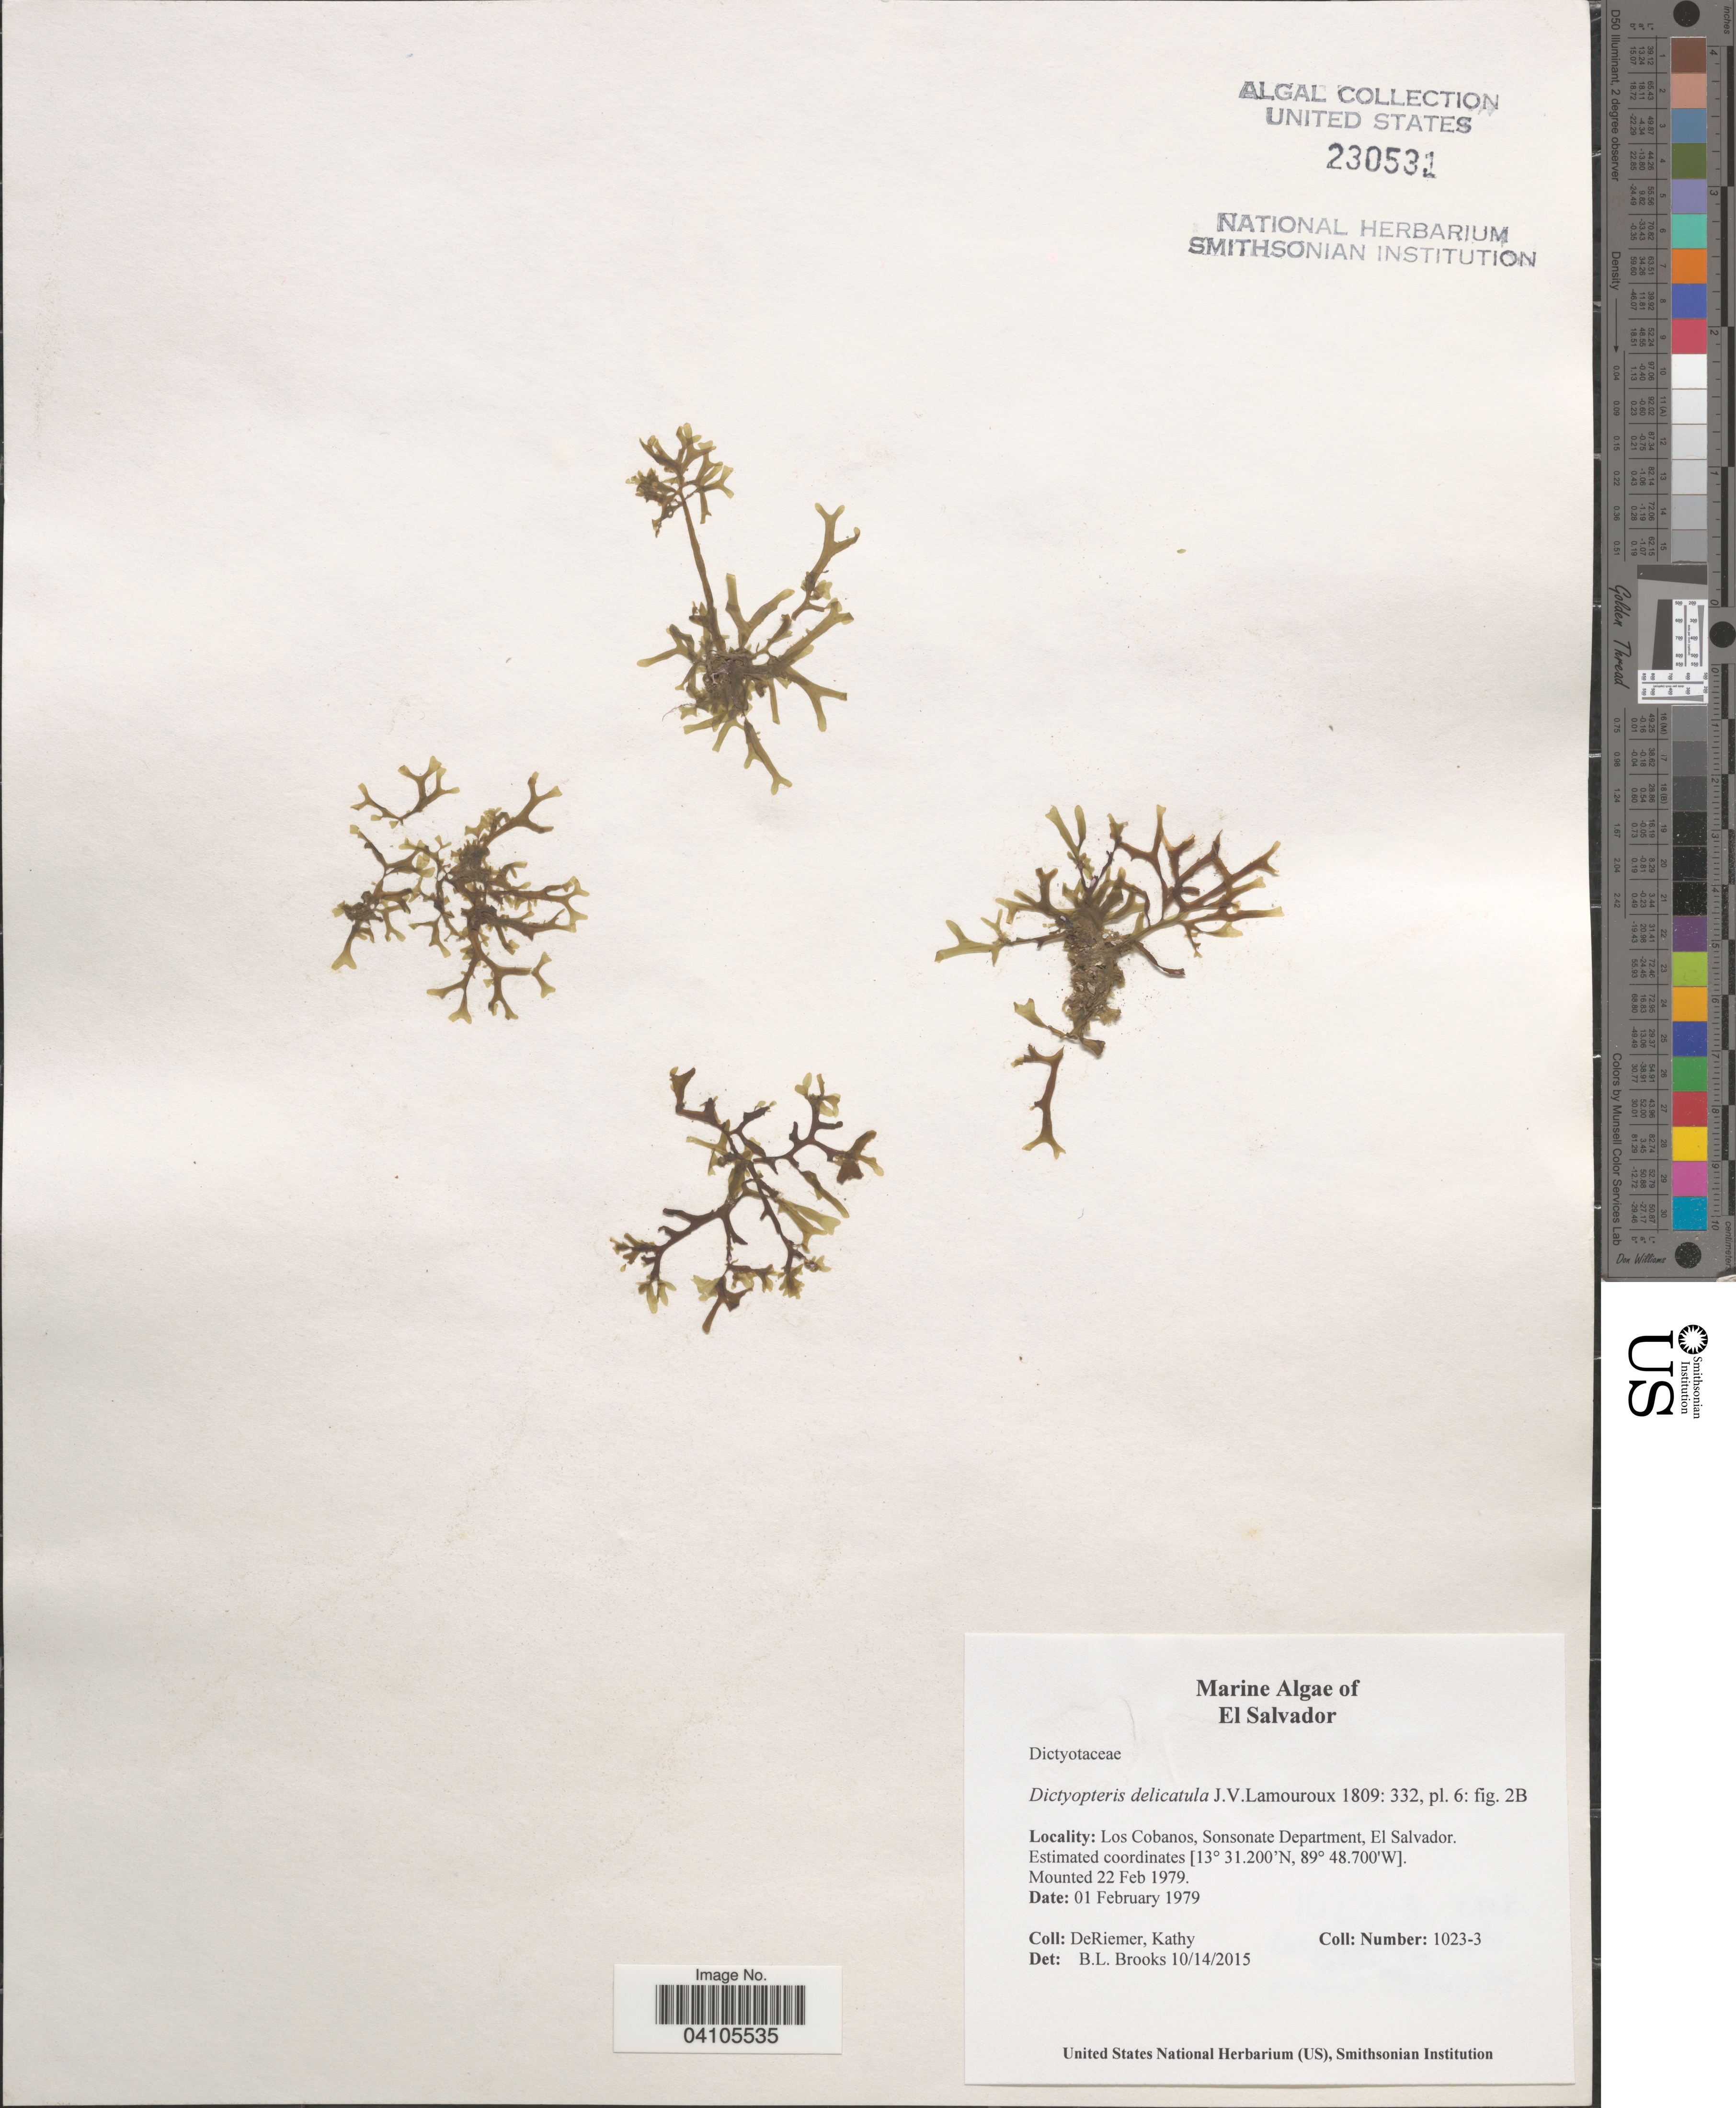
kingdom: Chromista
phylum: Ochrophyta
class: Phaeophyceae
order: Dictyotales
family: Dictyotaceae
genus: Dictyopteris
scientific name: Dictyopteris delicatula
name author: J.V.Lamouroux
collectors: K. DeRiemer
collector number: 1023-3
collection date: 1979-02-01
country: El Salvador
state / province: Sonsonate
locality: Los Cobanos, Sonsonate Department.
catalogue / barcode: US 230531